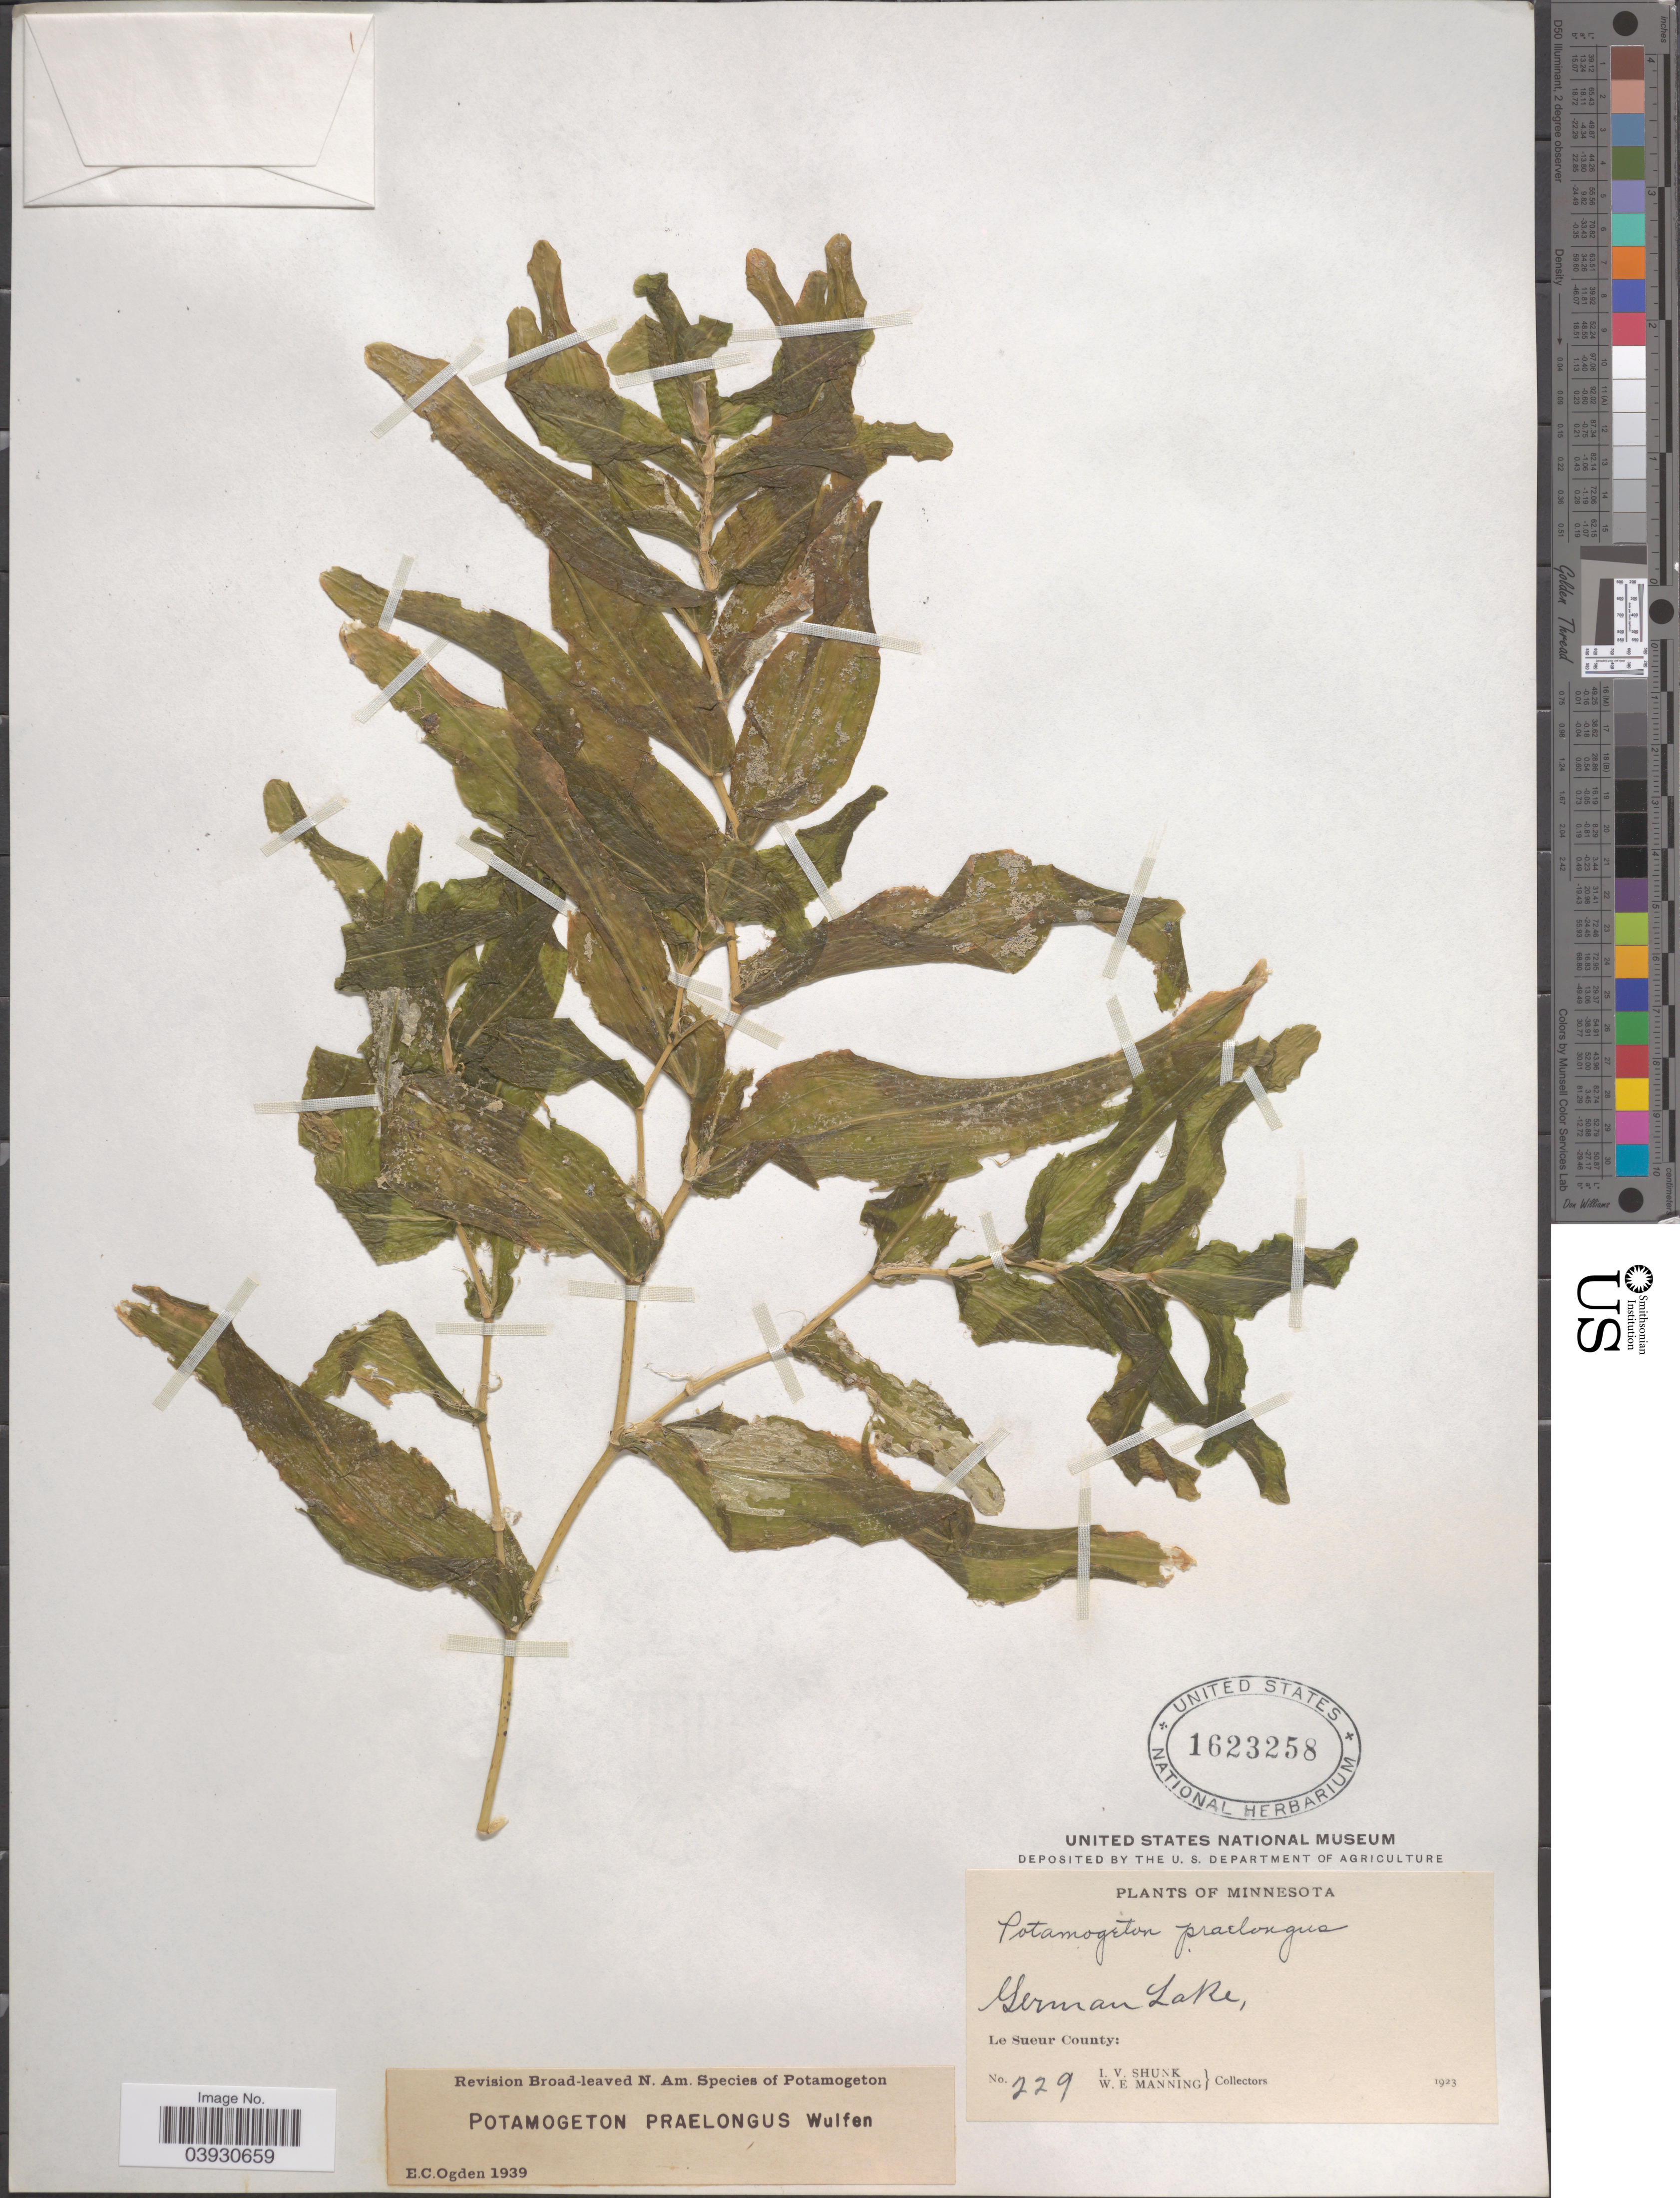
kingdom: Plantae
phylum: Tracheophyta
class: Liliopsida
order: Alismatales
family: Potamogetonaceae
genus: Potamogeton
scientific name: Potamogeton praelongus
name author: Wulfen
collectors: I. Shunk & W. Manning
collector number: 229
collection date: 1923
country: United States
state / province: Minnesota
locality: German Lake, Le Sueur County.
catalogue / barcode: US 1623258